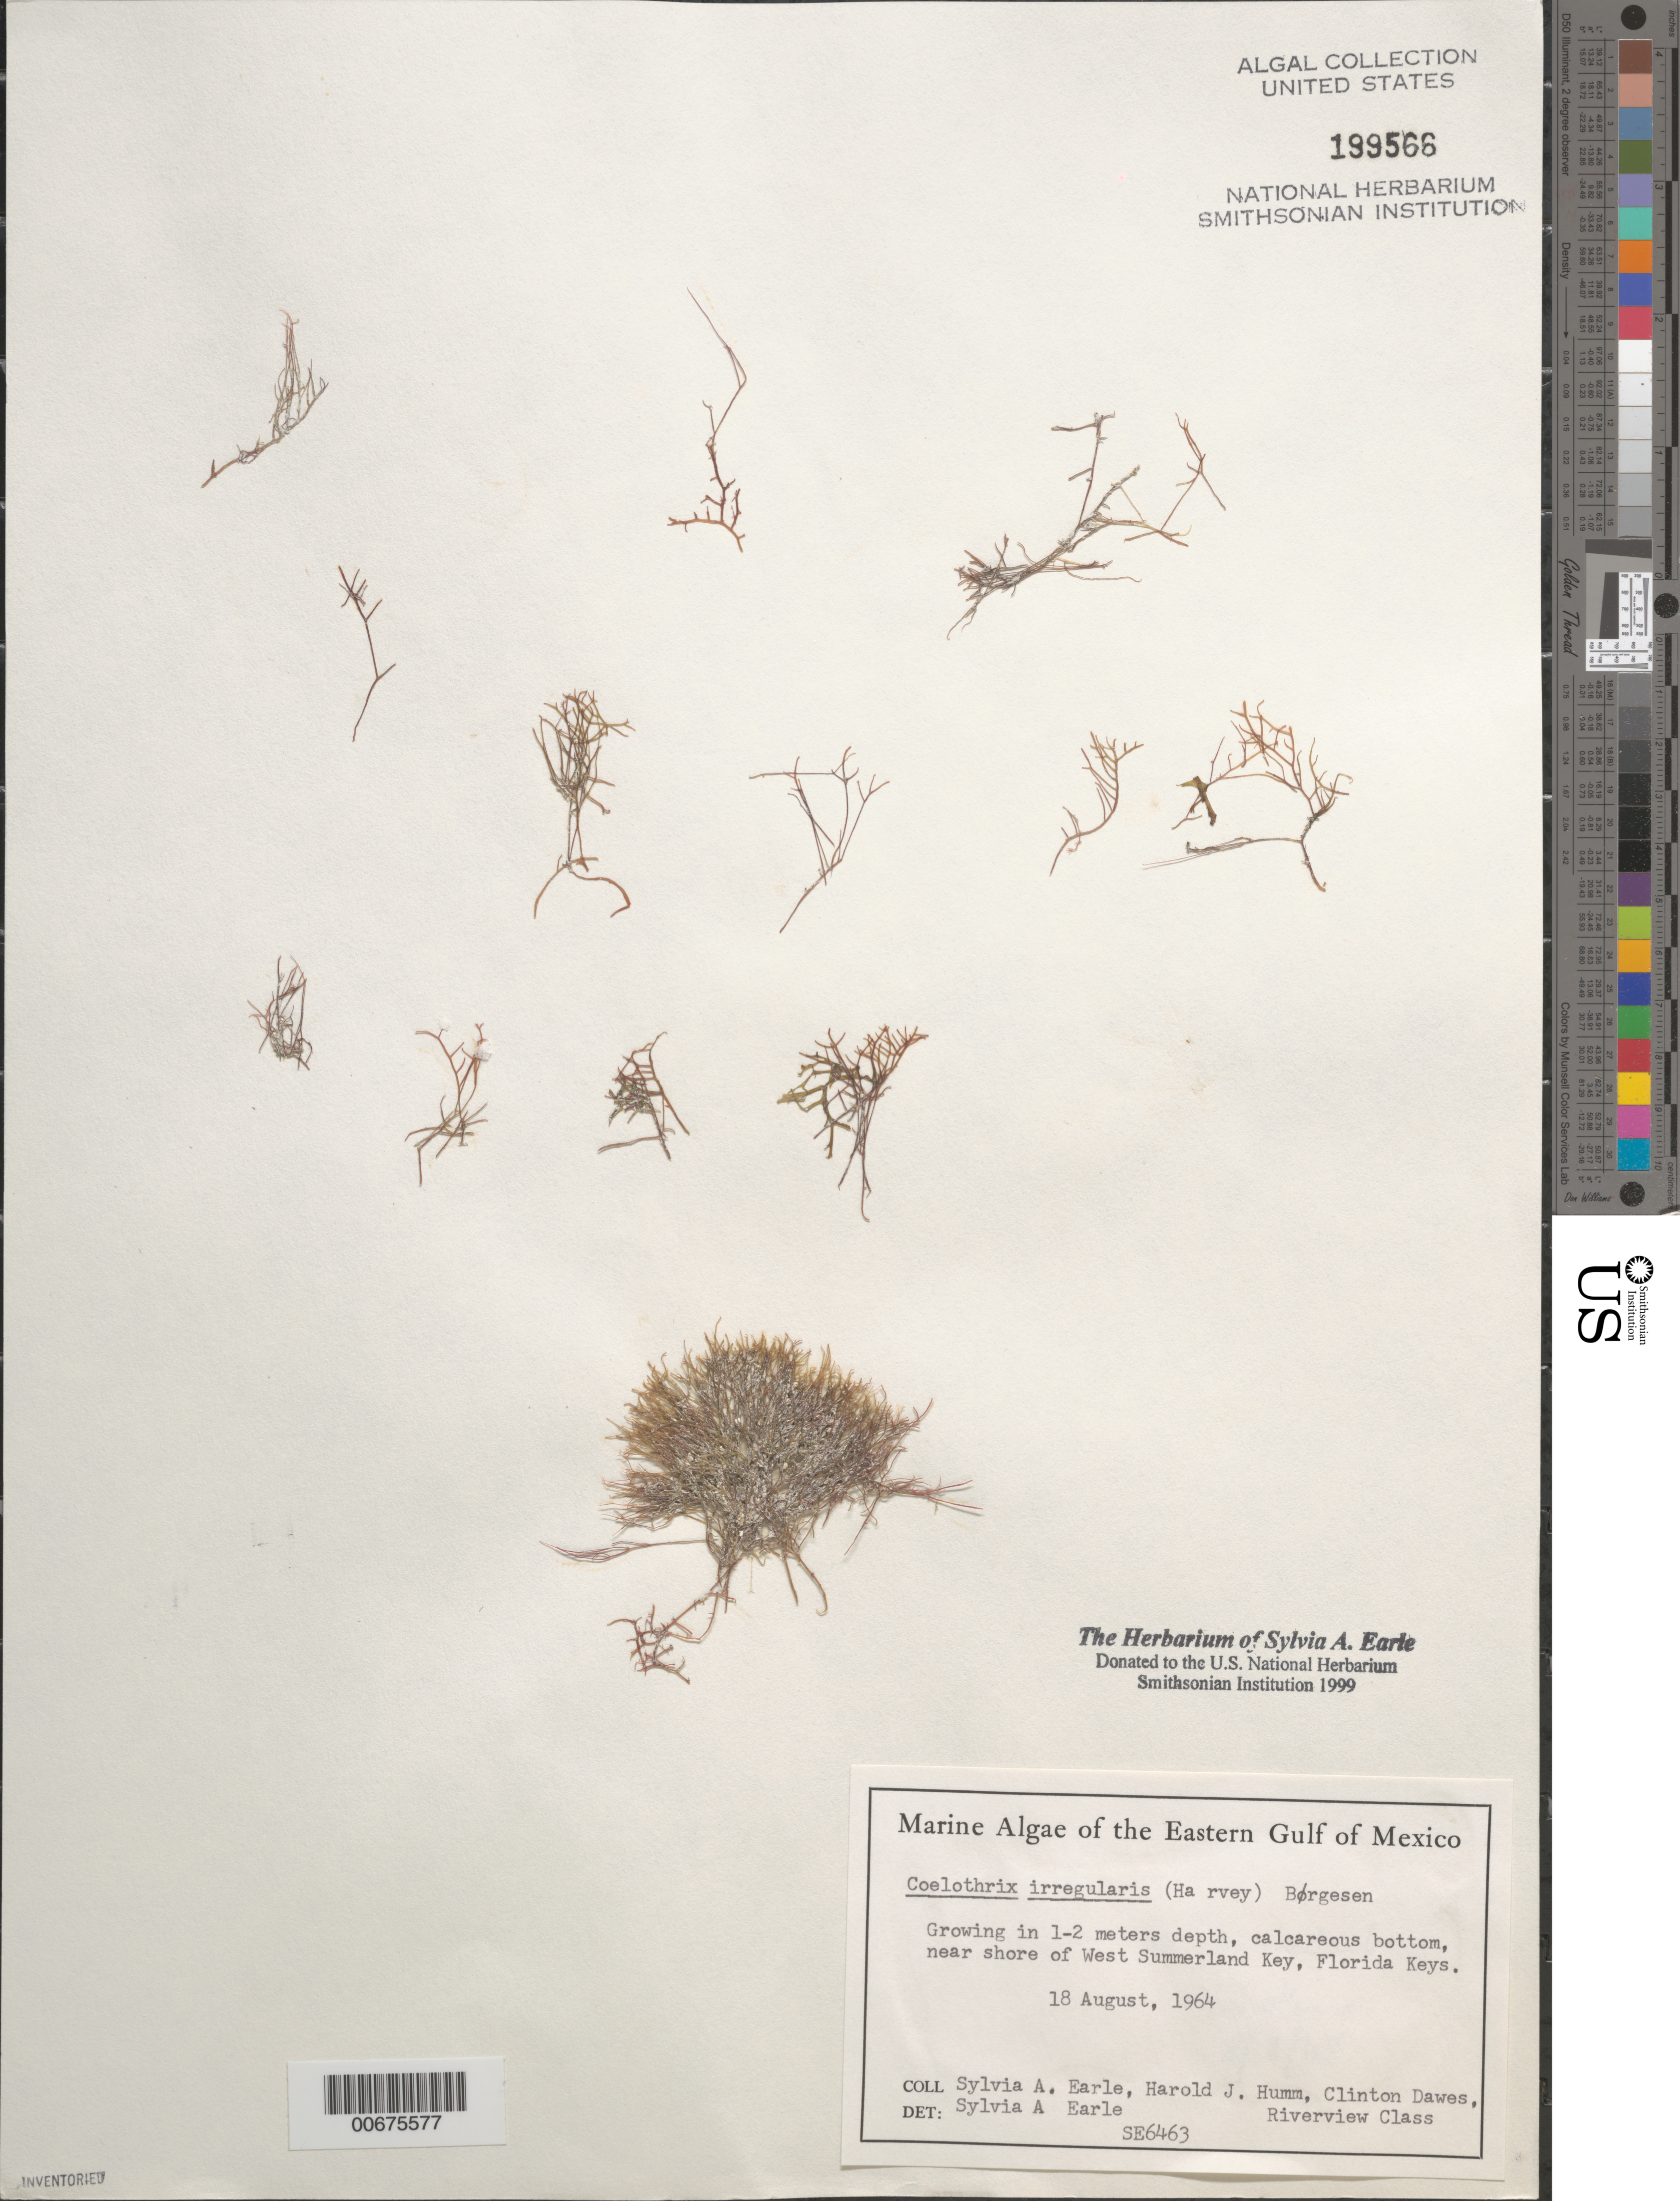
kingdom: Plantae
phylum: Rhodophyta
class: Florideophyceae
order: Rhodymeniales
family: Champiaceae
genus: Coelothrix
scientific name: Coelothrix irregularis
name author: (Harv.) Børgesen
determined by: Earle, S. A.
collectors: S. A. Earle, H. J. Humm, C. Dawes & Students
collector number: Se 6463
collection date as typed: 18 Aug 1964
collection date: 1964-08-18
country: United States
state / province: Florida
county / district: Monroe County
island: West Summerland Key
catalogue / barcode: US 199566